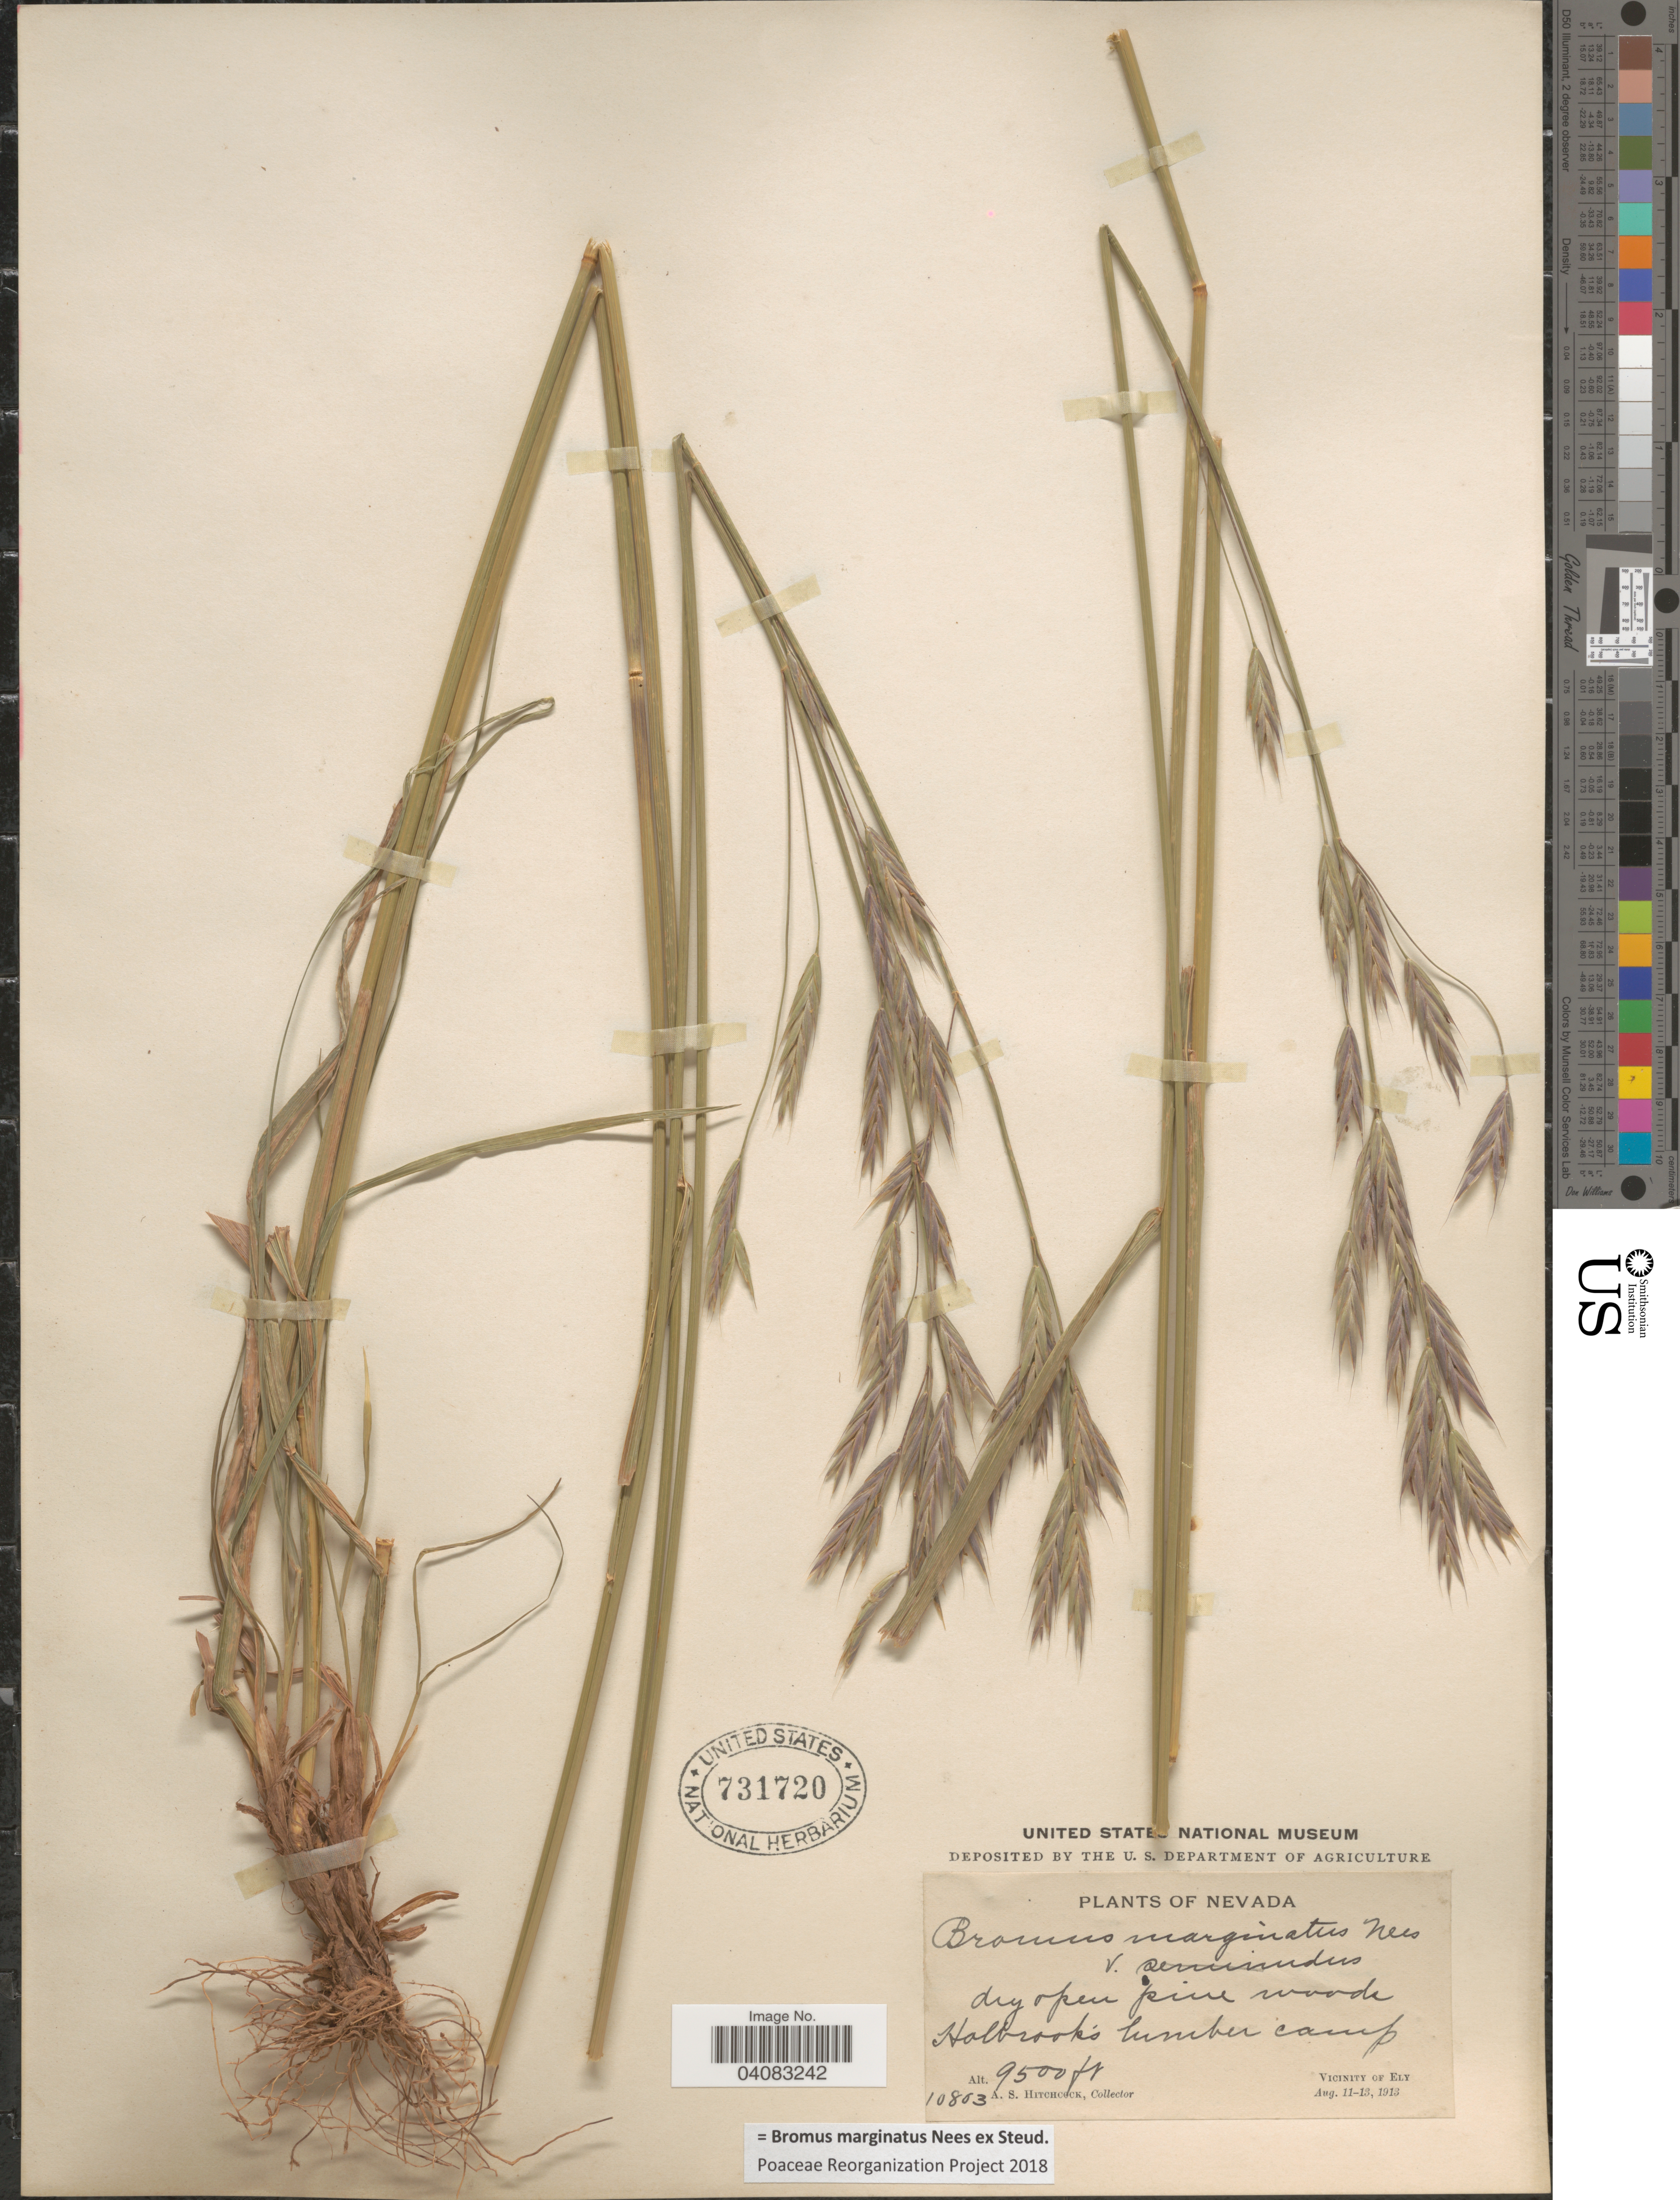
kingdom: Plantae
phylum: Tracheophyta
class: Liliopsida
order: Poales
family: Poaceae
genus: Bromus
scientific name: Bromus marginatus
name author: Nees ex Steud.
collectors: A. S. Hitchcock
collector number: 10863*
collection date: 1913-08-11/1913-08-13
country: United States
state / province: Nevada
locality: Holbrook's lumber camp. Vicinity of Ely.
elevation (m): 2896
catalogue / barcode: US 731720